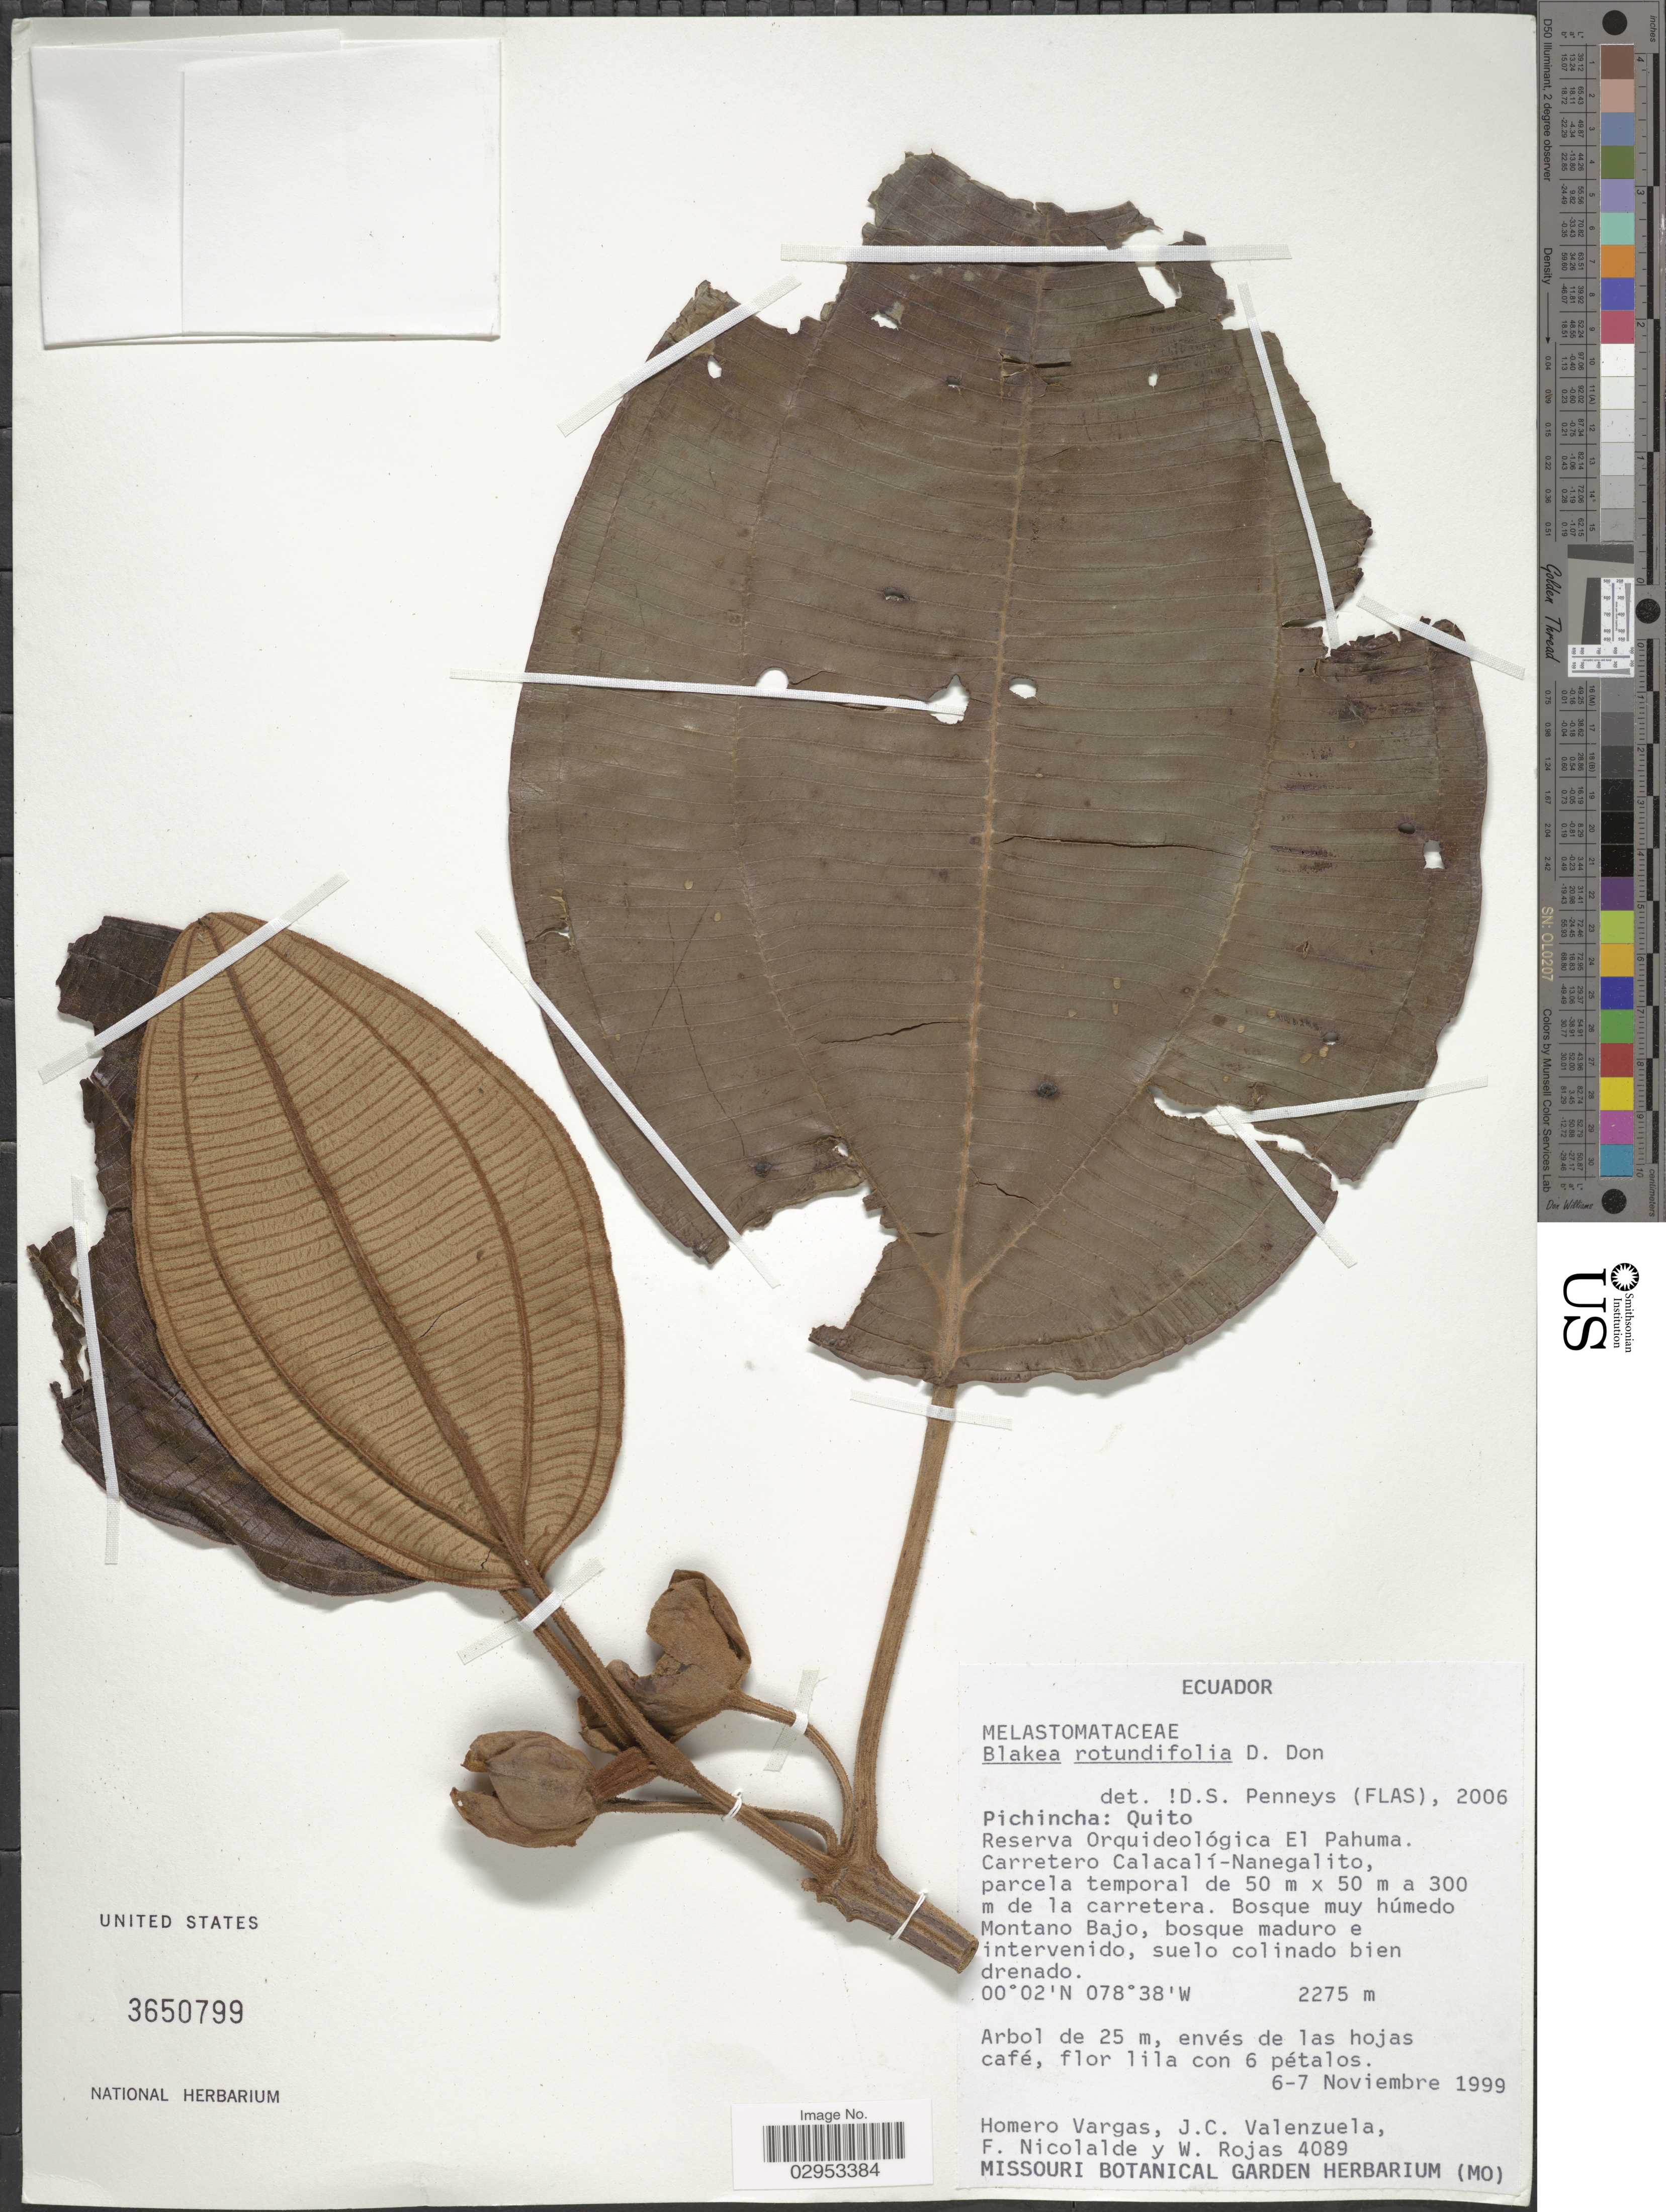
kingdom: Plantae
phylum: Tracheophyta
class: Magnoliopsida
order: Myrtales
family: Melastomataceae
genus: Blakea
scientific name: Blakea rotundifolia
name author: D. Don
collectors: H. Vargas, J. Valenzuela, F. Nicolalde & W. Rojas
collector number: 4089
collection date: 1999-11-06/1999-11-07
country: Ecuador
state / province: Pichincha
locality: Quito. Reserva Orquideológica El Pahuma. Carretero Calacalí-Nanegalito, parcela temporal de 50 m [Foreign script] 50 m a 300 m de la carretera.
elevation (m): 2275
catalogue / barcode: US 3650799